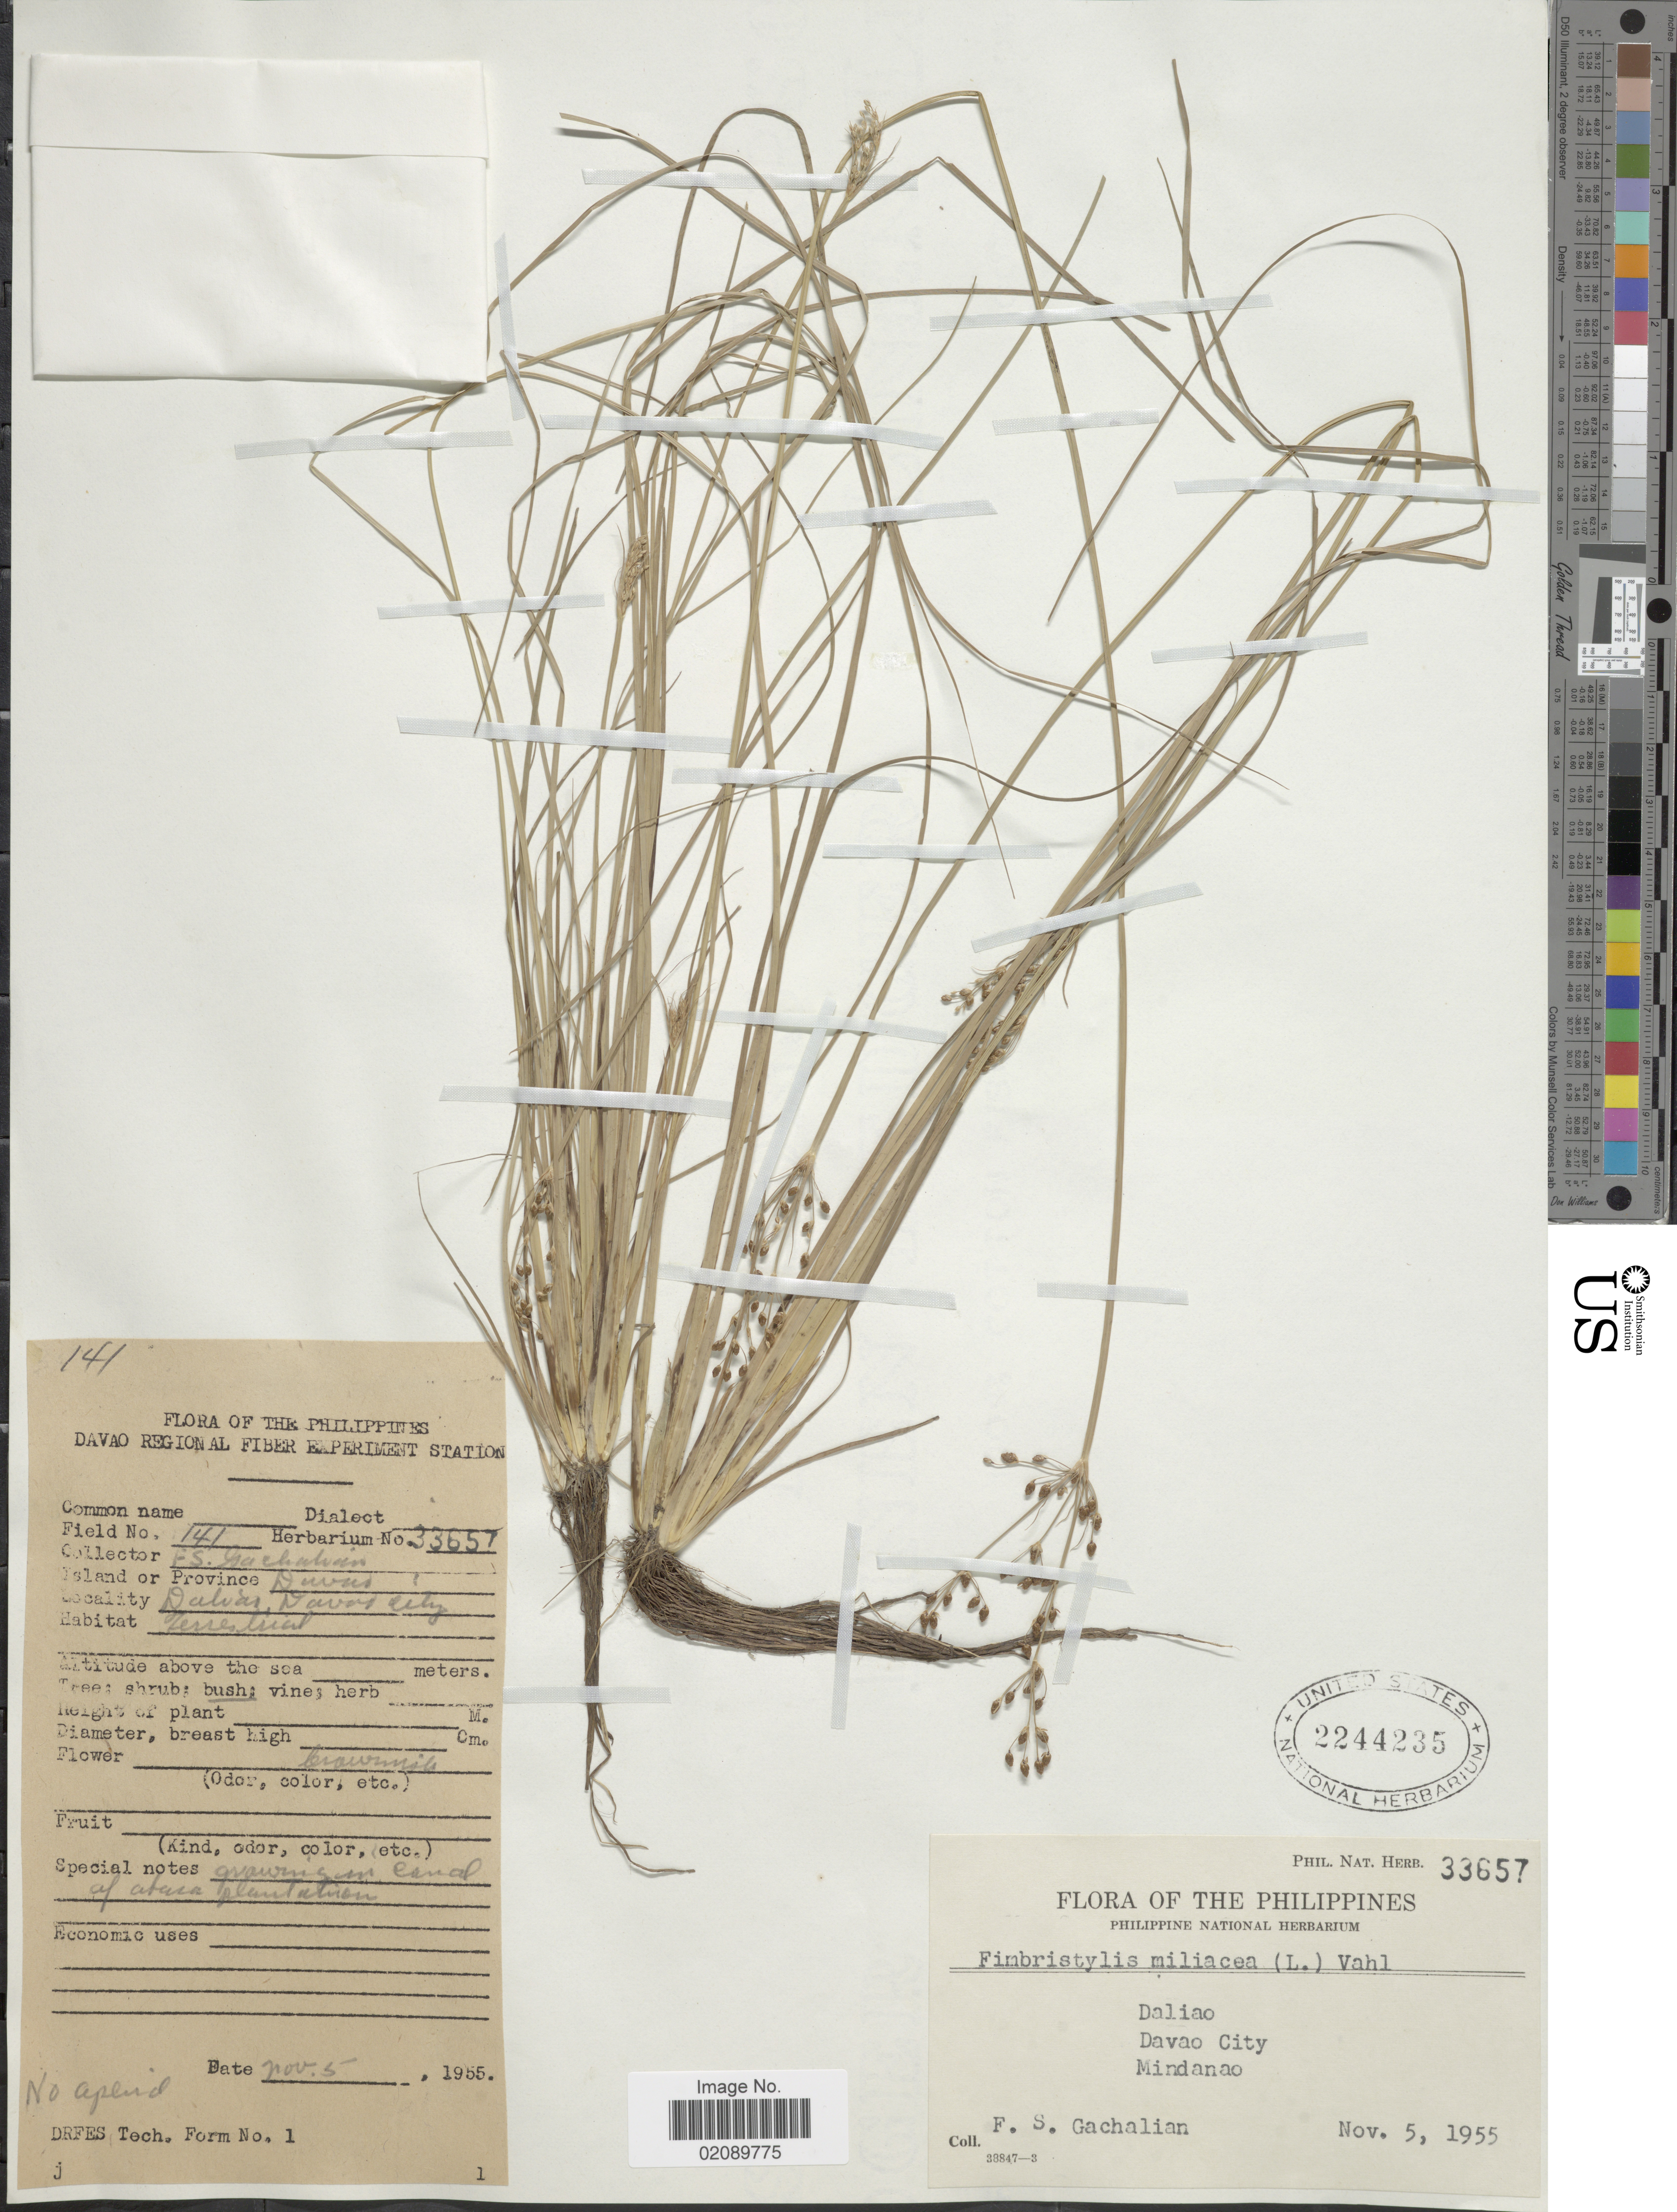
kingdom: Plantae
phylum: Tracheophyta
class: Liliopsida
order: Poales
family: Cyperaceae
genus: Fimbristylis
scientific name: Fimbristylis littoralis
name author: Gaudich.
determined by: Strong, M. T., (US), Smithsonian Institution - National Museum of Natural History (UNITED STATES)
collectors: F. Gachalian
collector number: Phil. Nat. Herb. 33657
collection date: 1955-11-05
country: Philippines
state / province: Davao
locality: Daliao, Mindanao, Davao City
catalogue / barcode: US 2244235